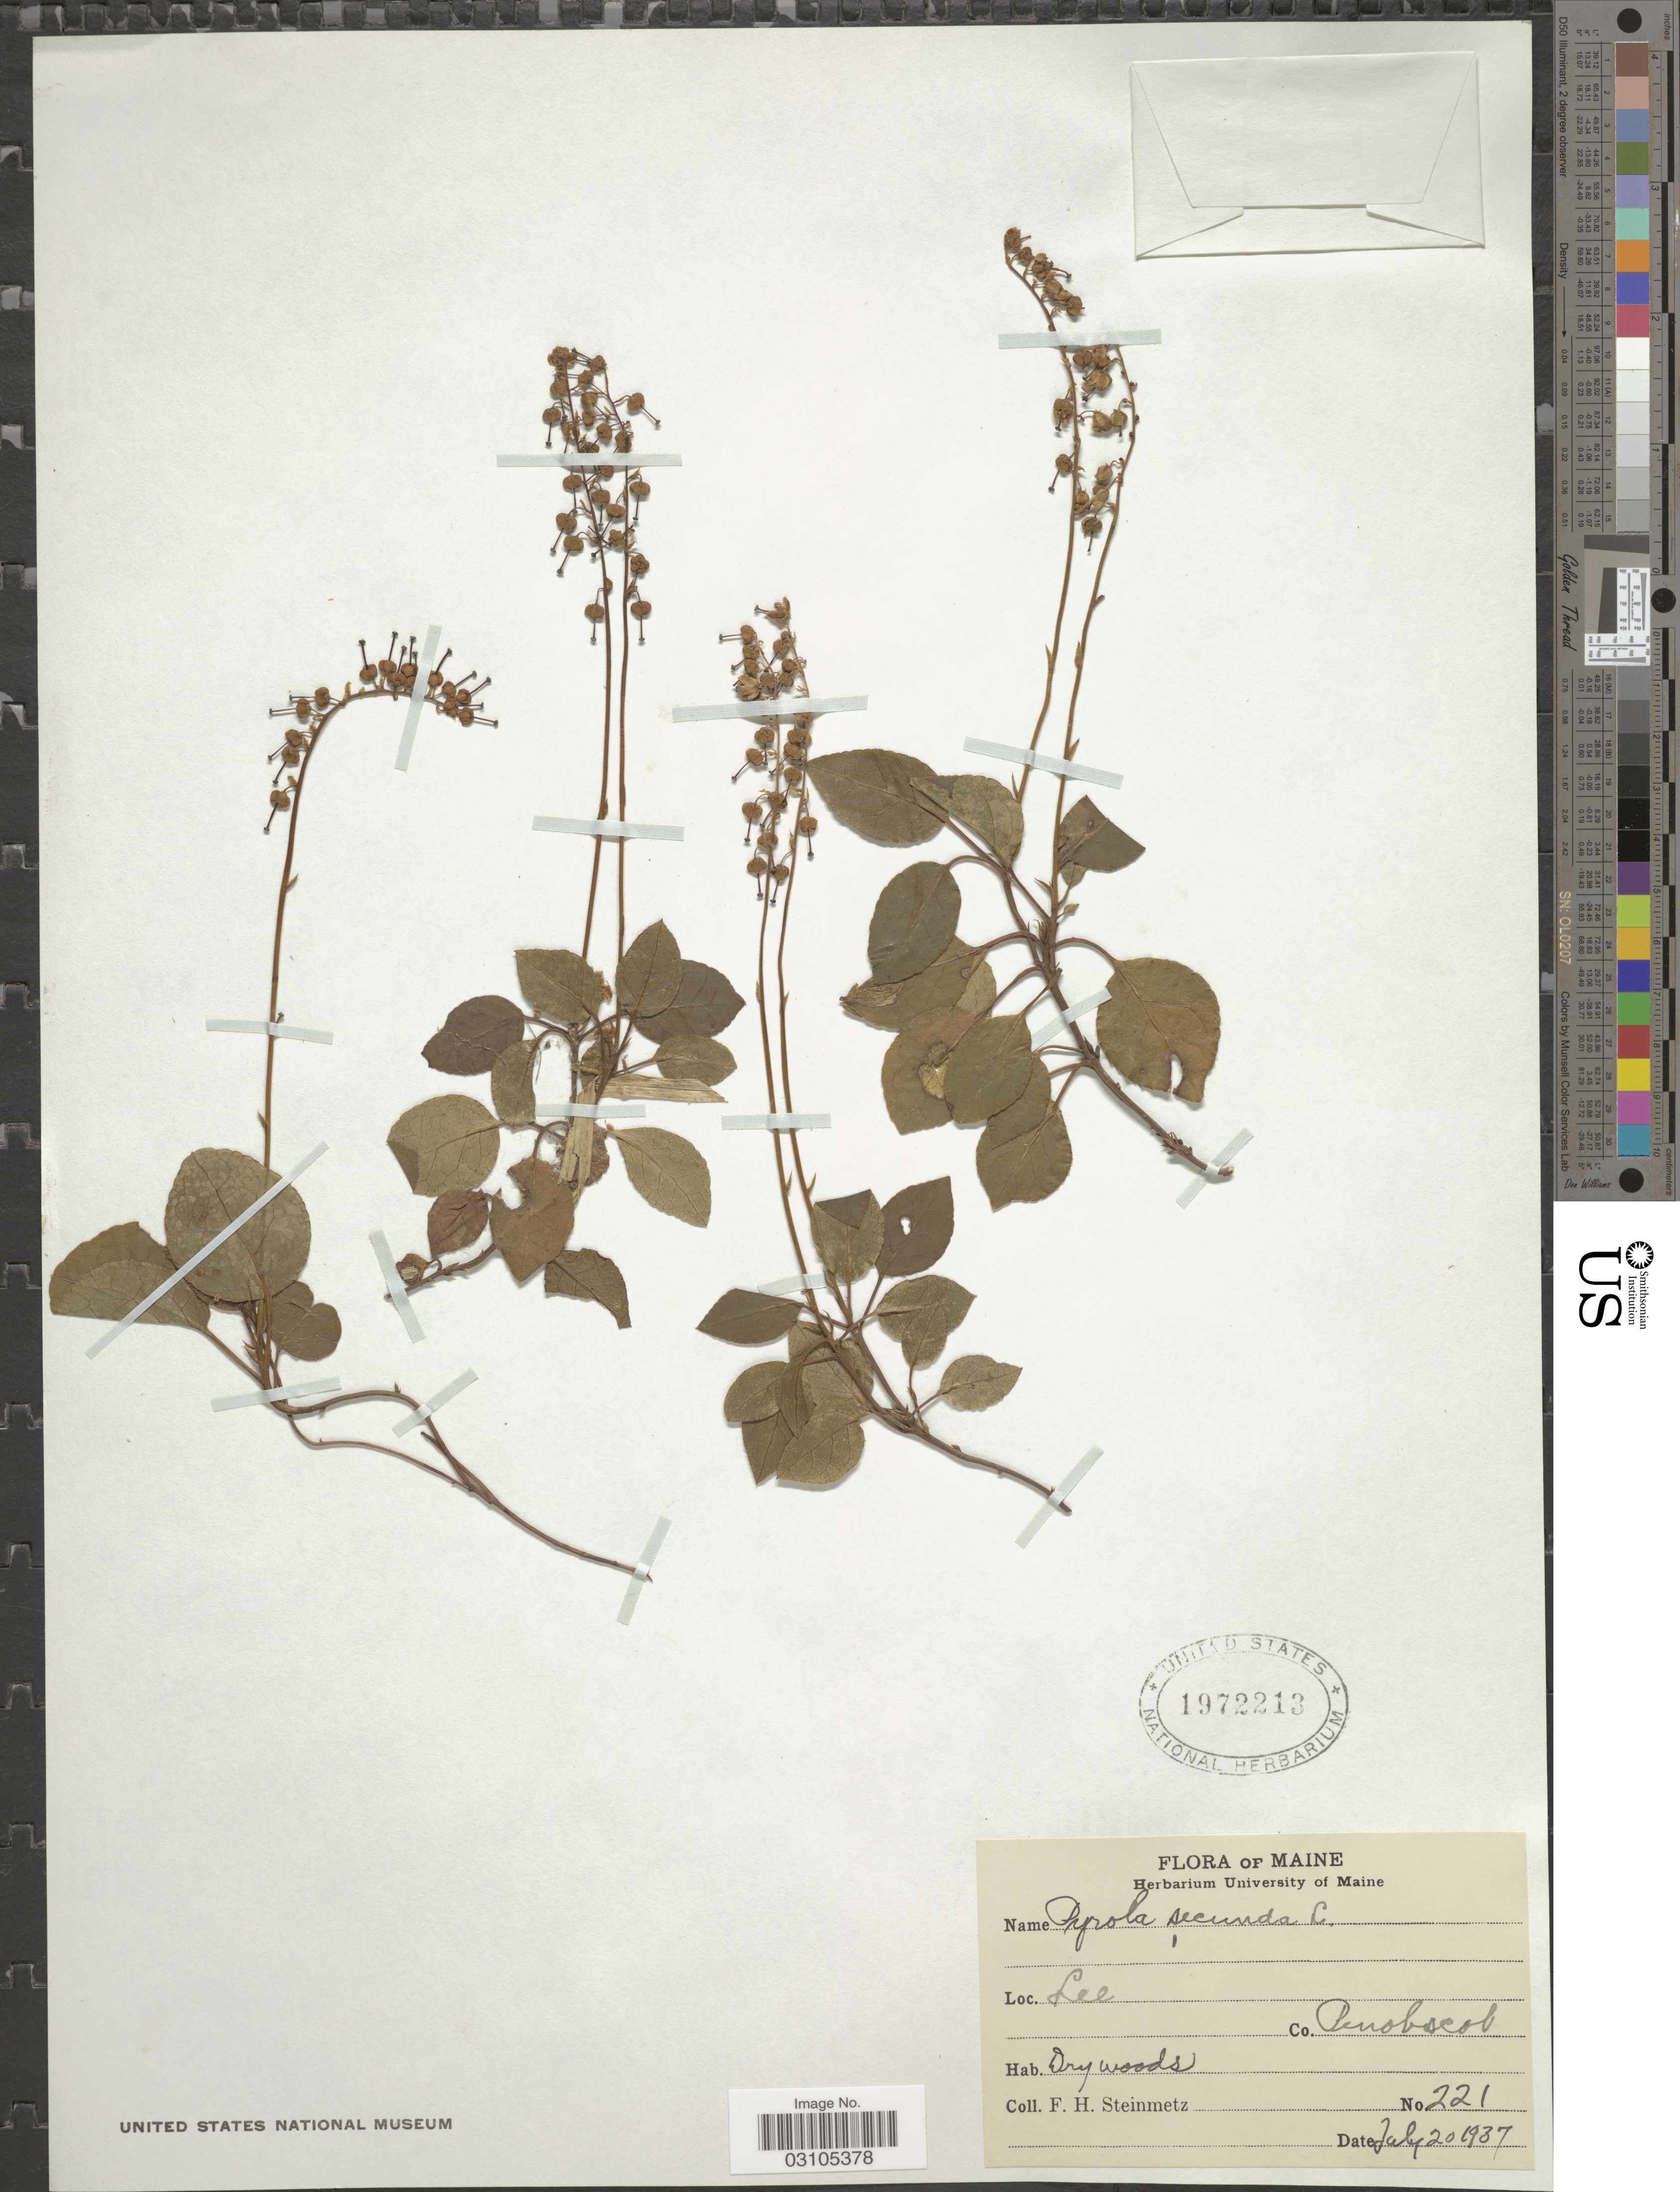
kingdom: Plantae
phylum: Tracheophyta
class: Magnoliopsida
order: Ericales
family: Ericaceae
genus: Orthilia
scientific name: Orthilia secunda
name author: (L.) House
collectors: F. H. Steinmetz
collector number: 221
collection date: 1937-07-20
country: United States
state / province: Maine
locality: Lee Co. Penobscob.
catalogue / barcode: US 1972213